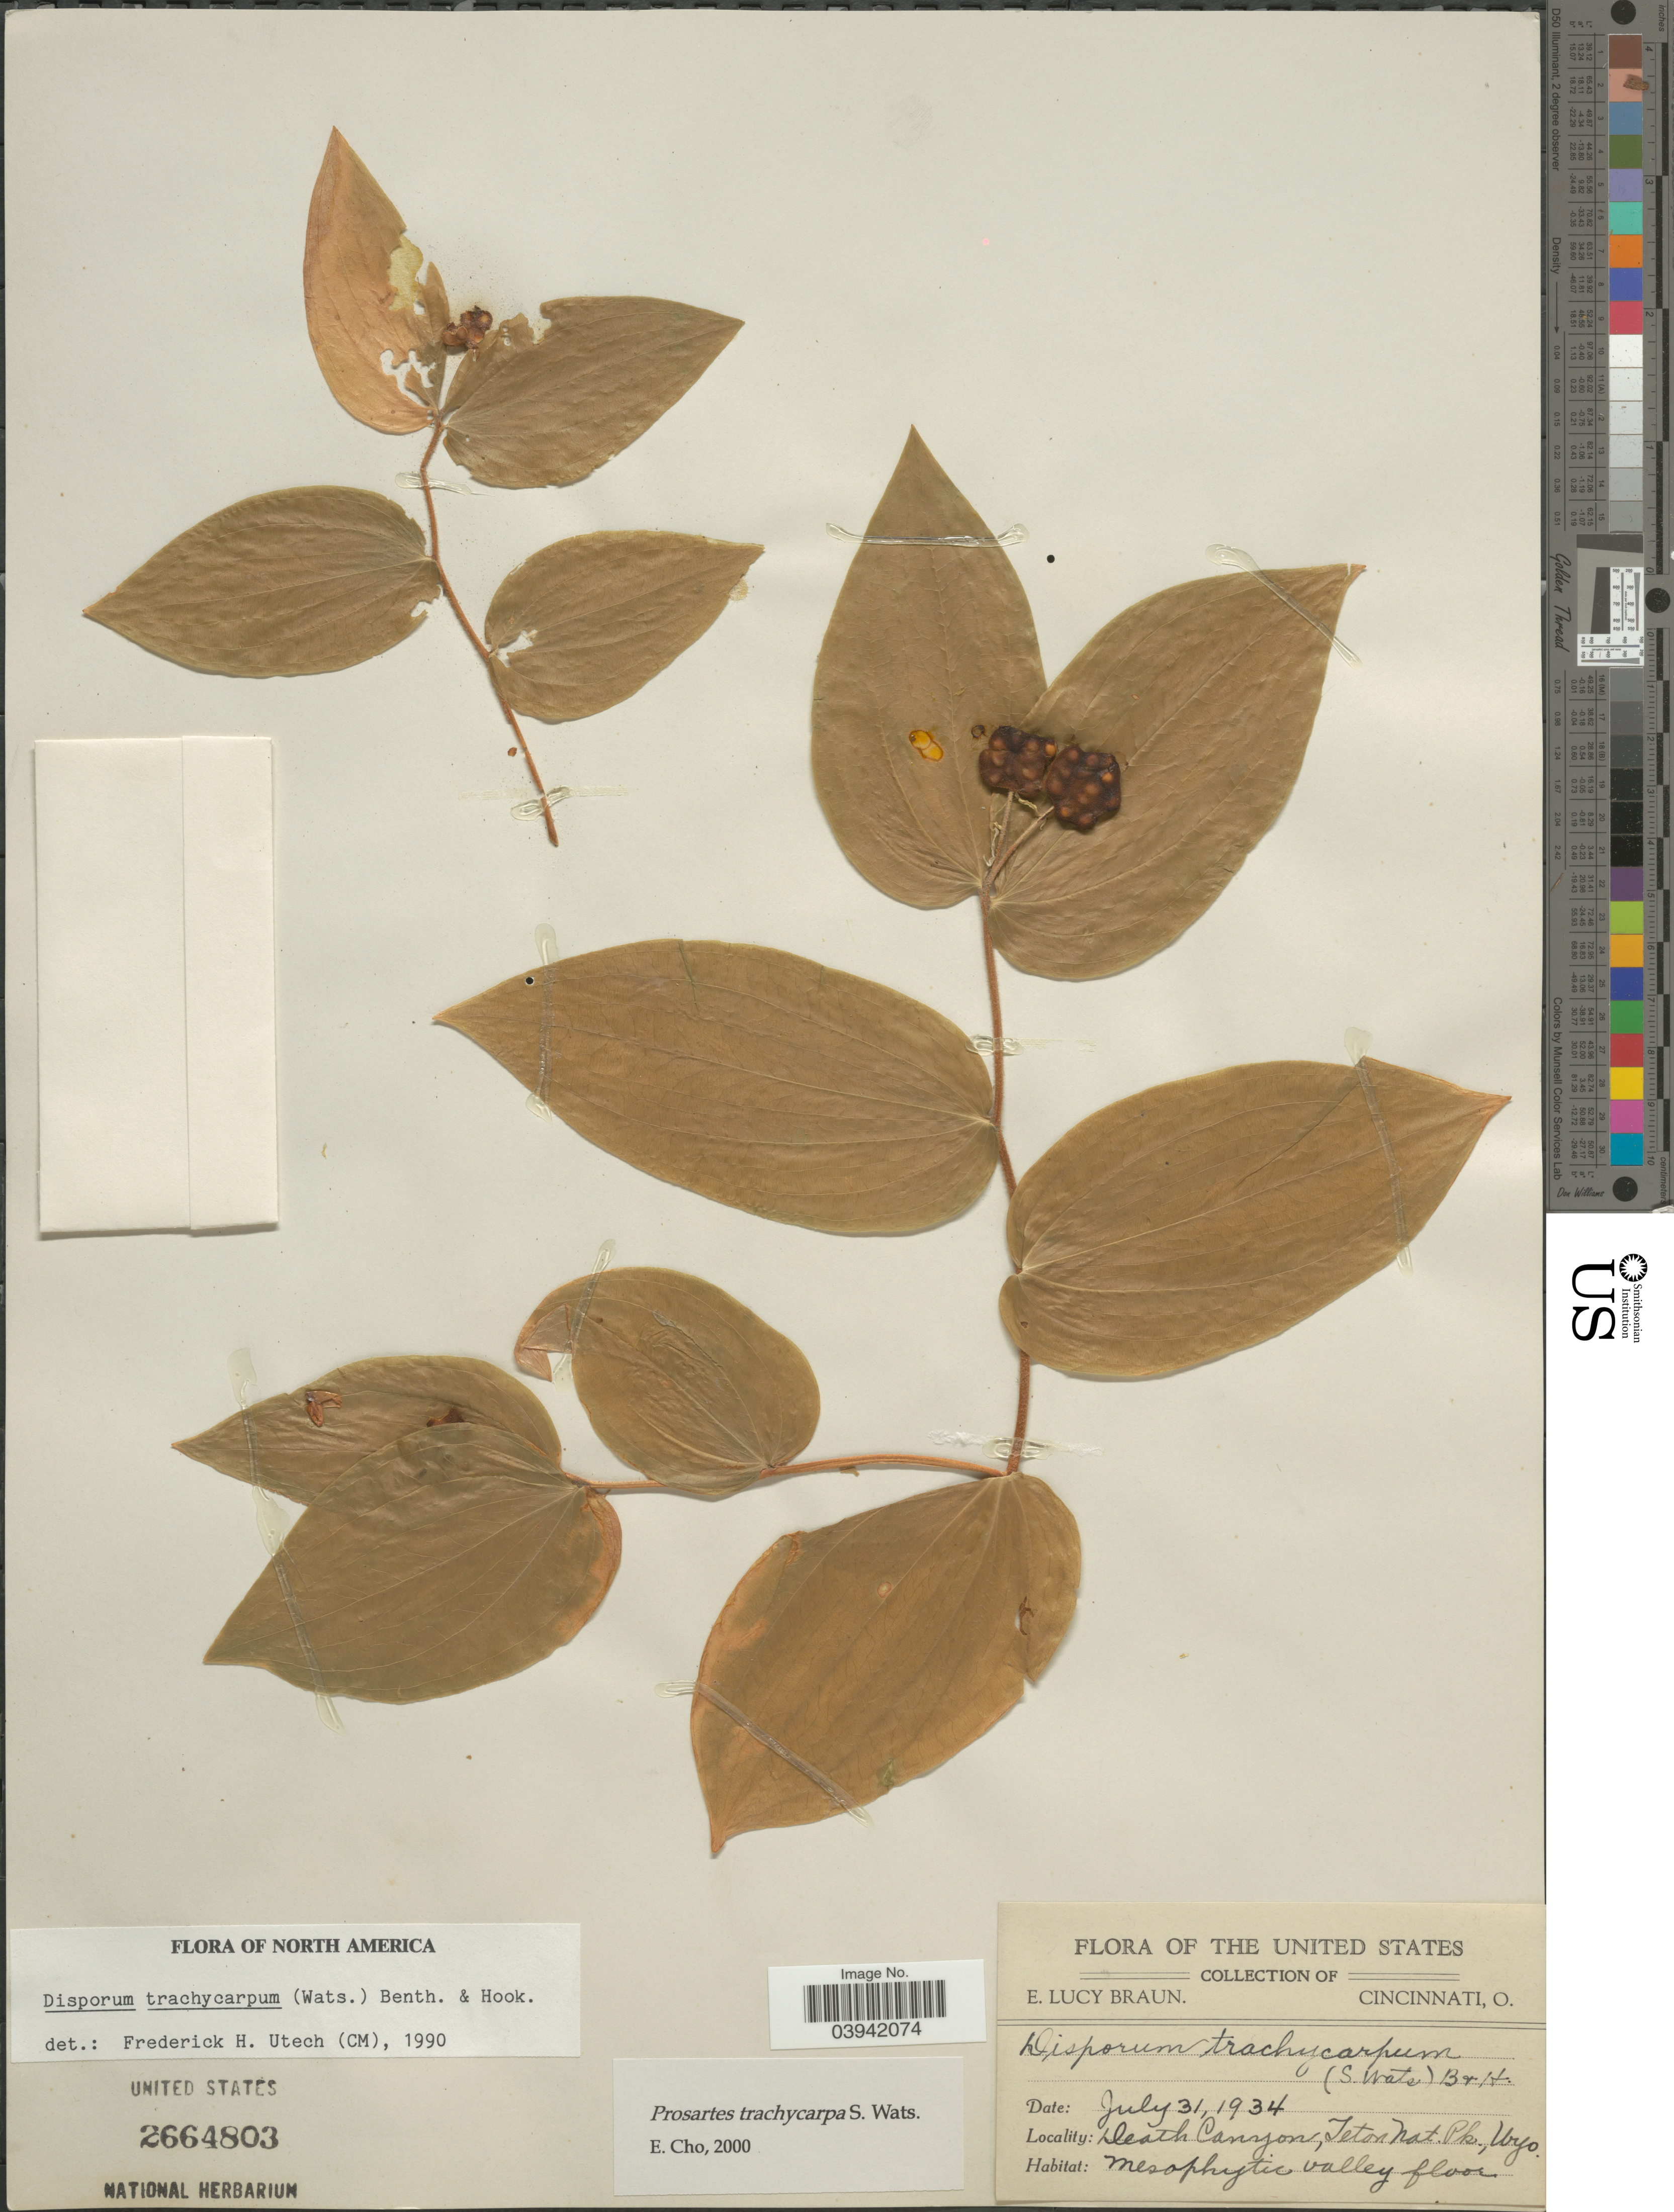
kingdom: Plantae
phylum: Tracheophyta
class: Liliopsida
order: Liliales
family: Liliaceae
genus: Prosartes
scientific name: Prosartes trachycarpa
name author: S. Watson in C. King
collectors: E. L. Braun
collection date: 1934-07-31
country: United States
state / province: Wyoming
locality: Death Canyon, Teton Nat. Pk.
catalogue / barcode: US 2664803